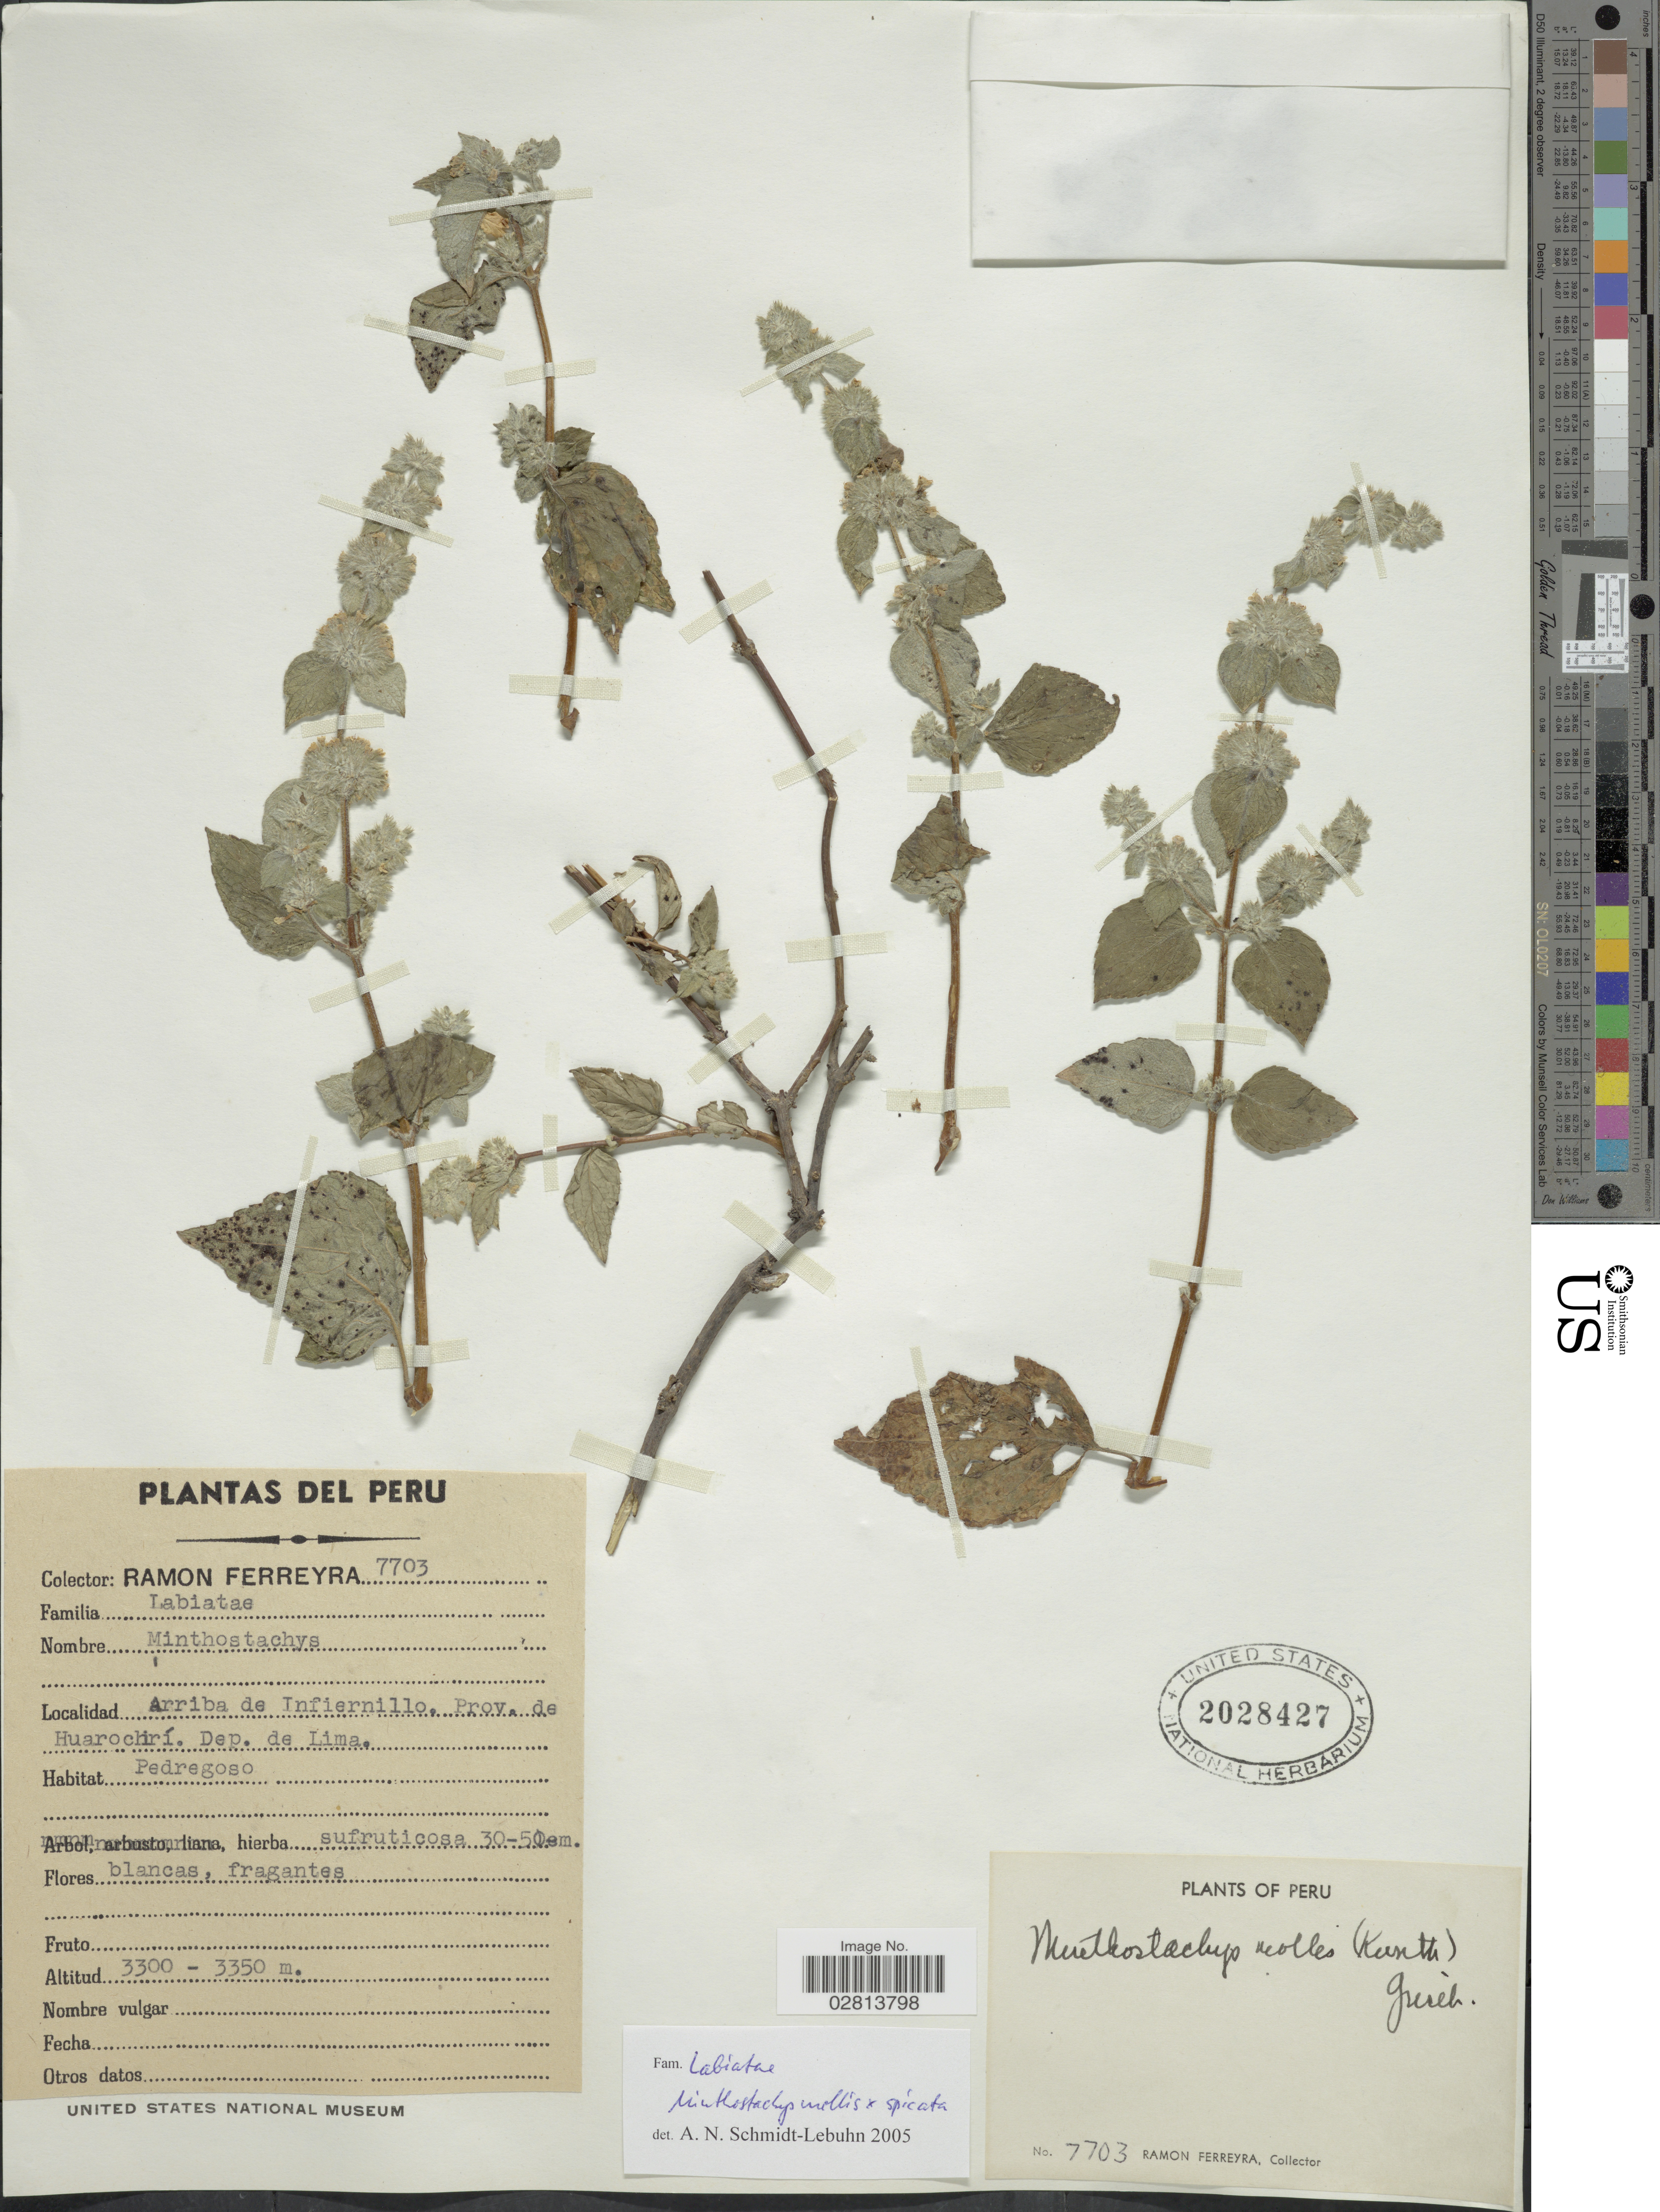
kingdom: Plantae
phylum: Tracheophyta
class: Magnoliopsida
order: Lamiales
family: Lamiaceae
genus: Minthostachys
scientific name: Minthostachys mollis x M. spicata (Benth.) Epling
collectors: R. A. Ferreyra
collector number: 7703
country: Peru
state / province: Lima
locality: Arriba de Infiernillo, Prov. de Huarochirí. Dep. de Lima.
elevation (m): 3300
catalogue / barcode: US 2028427